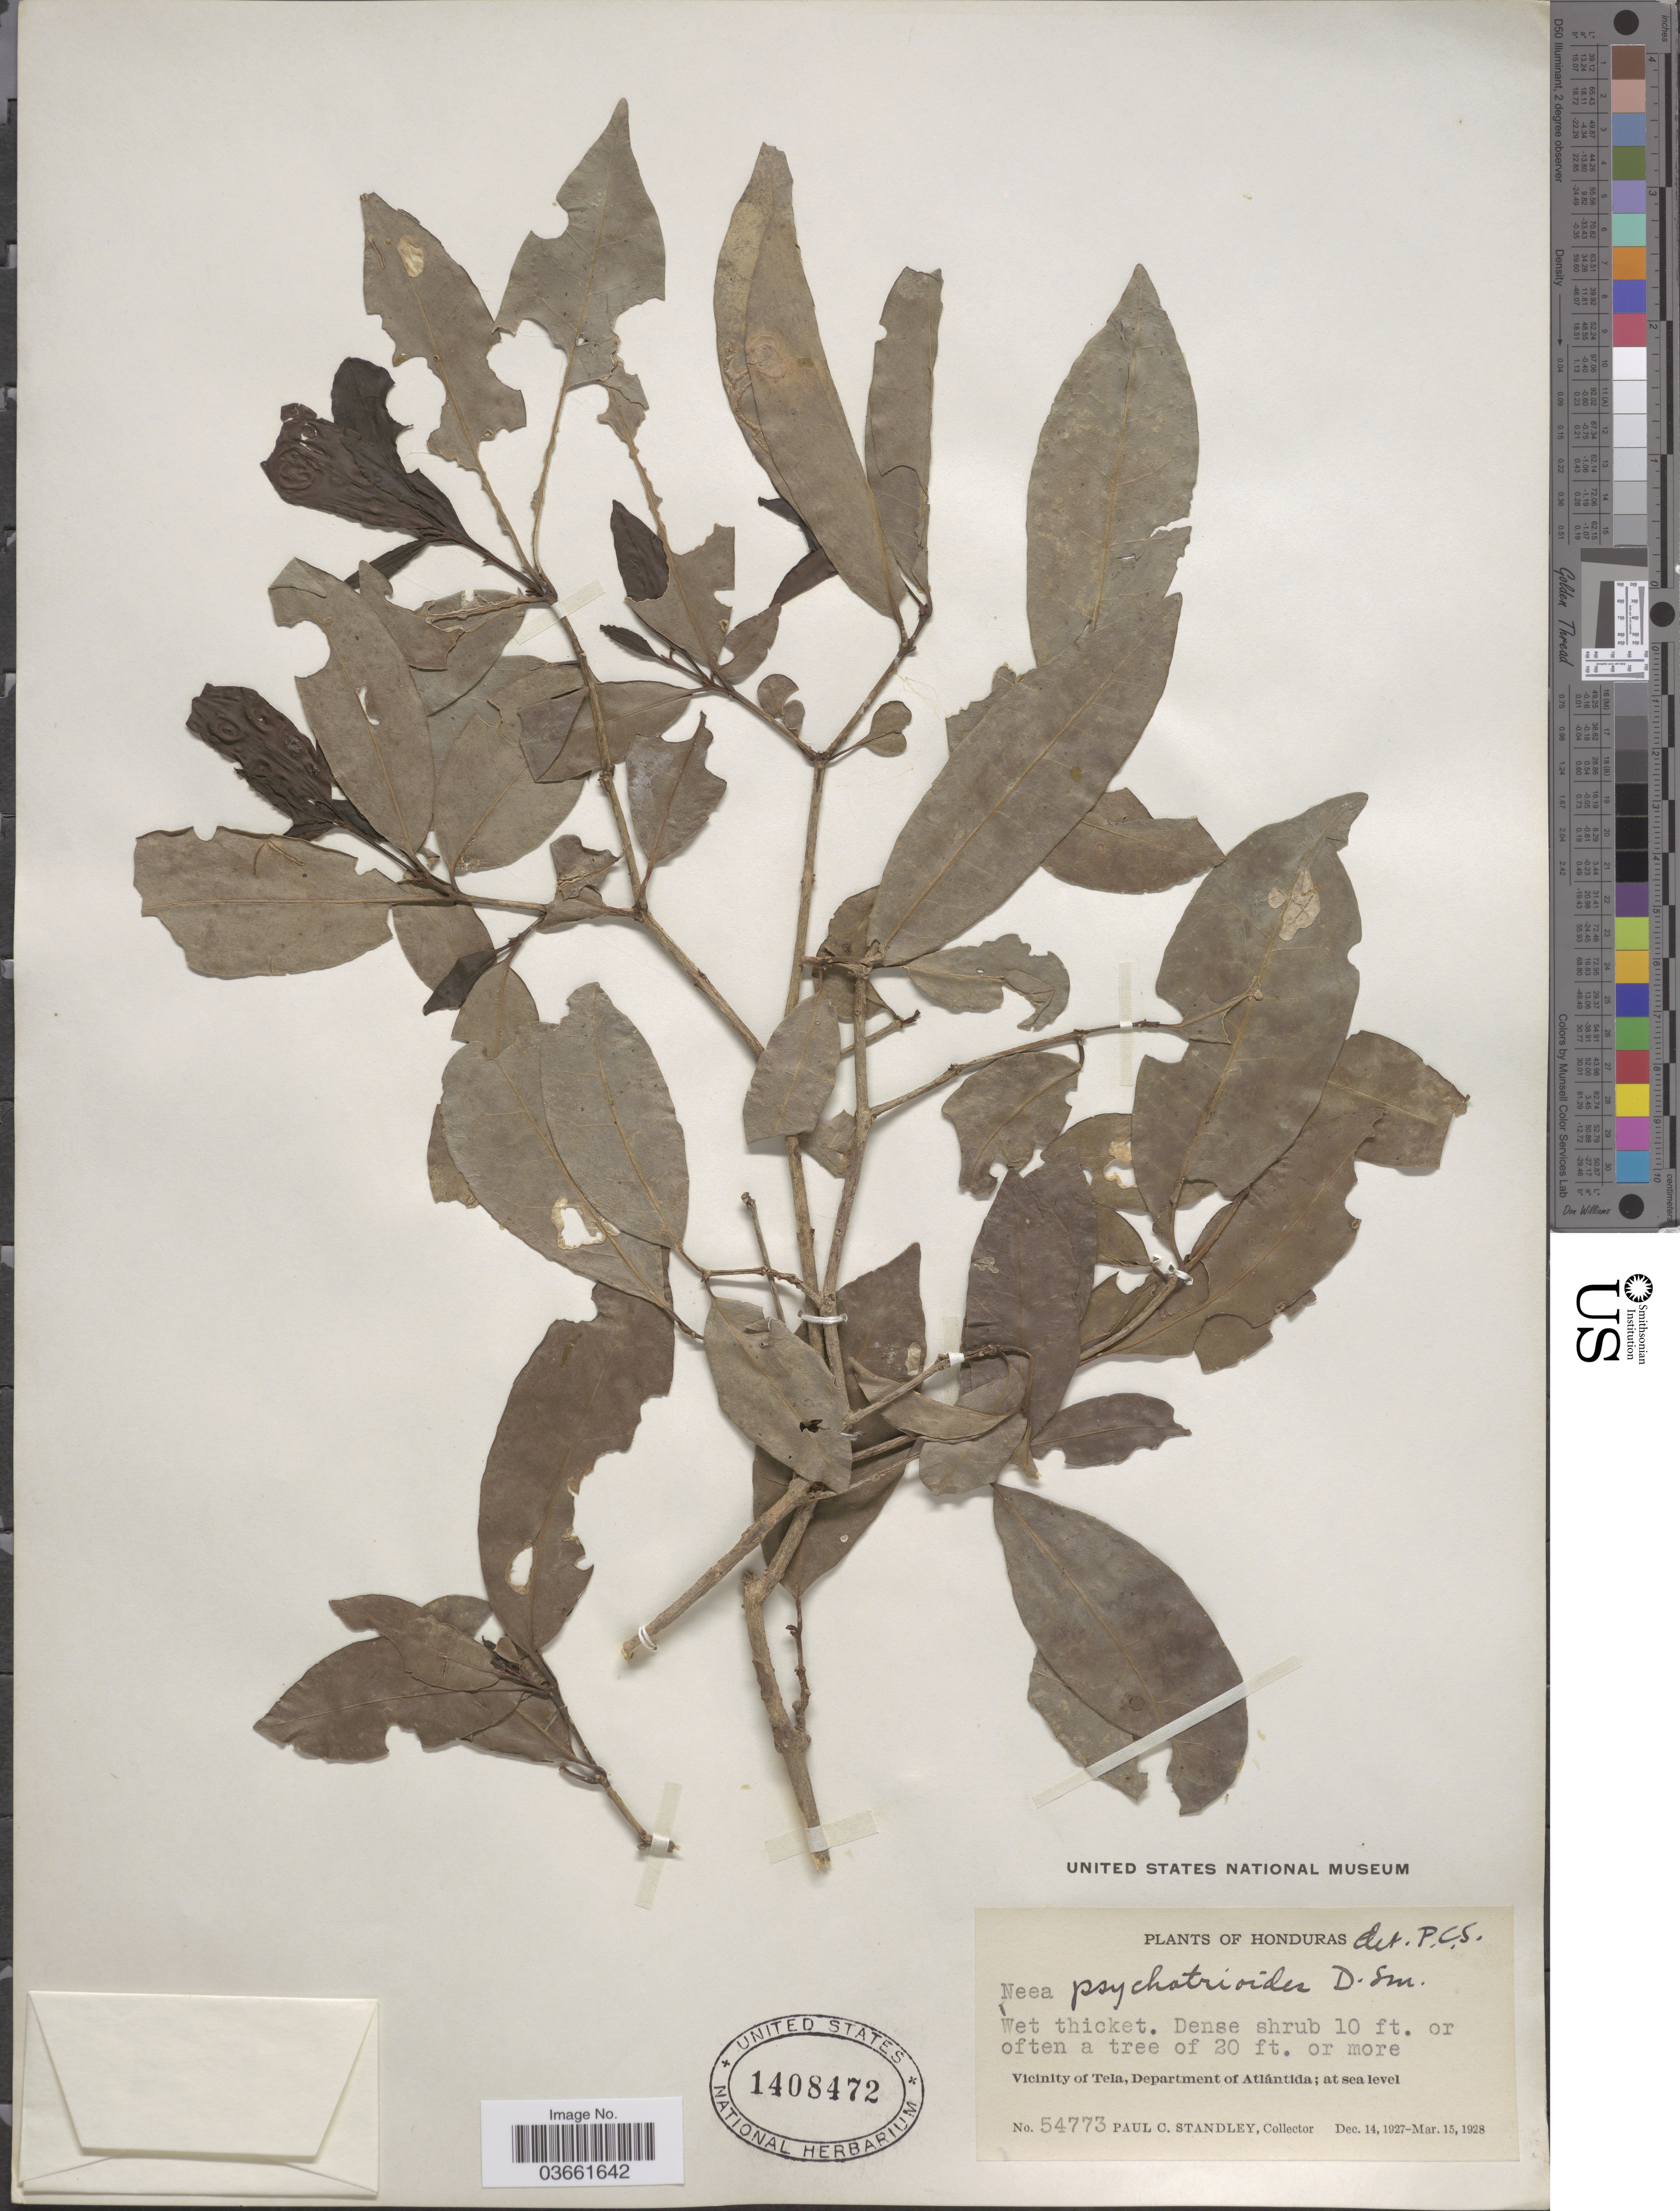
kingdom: Plantae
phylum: Tracheophyta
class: Magnoliopsida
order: Caryophyllales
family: Nyctaginaceae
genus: Neea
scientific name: Neea psychotrioides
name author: Donn. Sm.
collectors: P. C. Standley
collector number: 54773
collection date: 1927-12-14/1928-03-15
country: Honduras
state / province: Atlántida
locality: Vicinity of Tela, Department of Atlántida.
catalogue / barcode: US 1408472